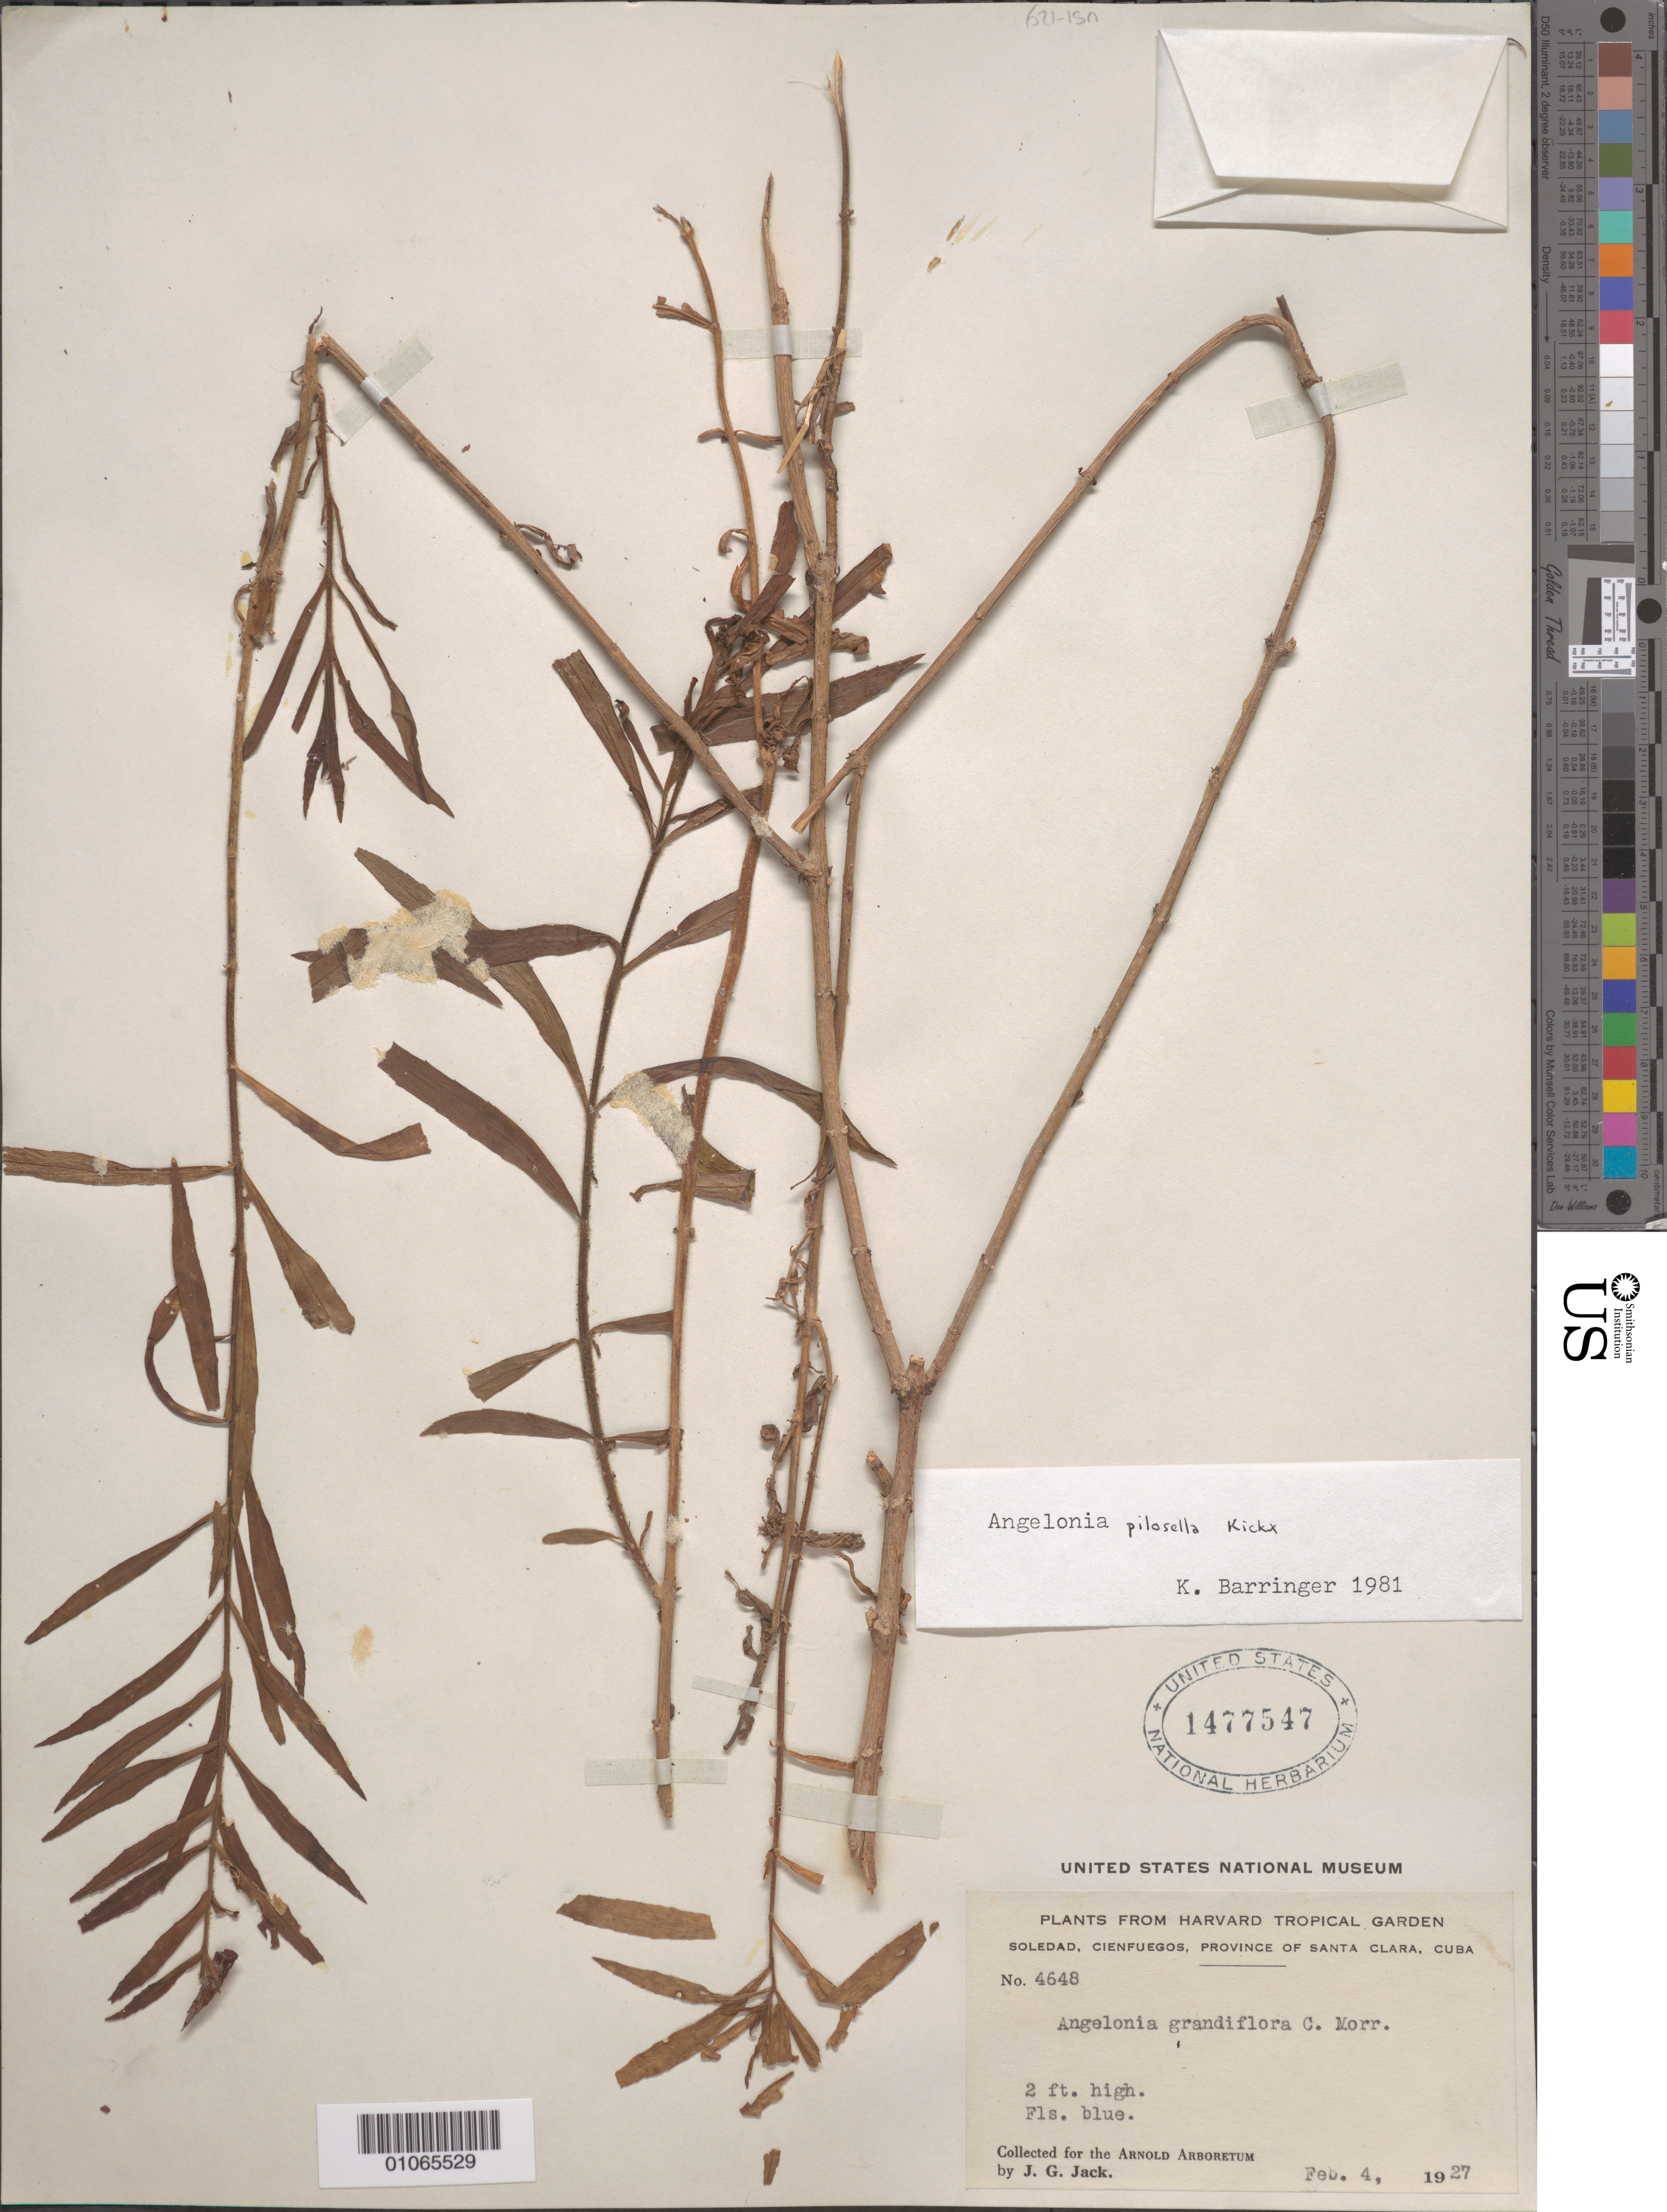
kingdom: Plantae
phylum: Tracheophyta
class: Magnoliopsida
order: Lamiales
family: Plantaginaceae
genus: Angelonia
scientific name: Angelonia pilosella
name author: J. Kickx f.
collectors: J. G. Jack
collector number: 4648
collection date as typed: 04 Feb 1924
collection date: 1924-02-04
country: Cuba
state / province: Cienfuegos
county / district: Santa Clara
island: Cuba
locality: Soledad, Cienfuegos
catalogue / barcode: US 1477547